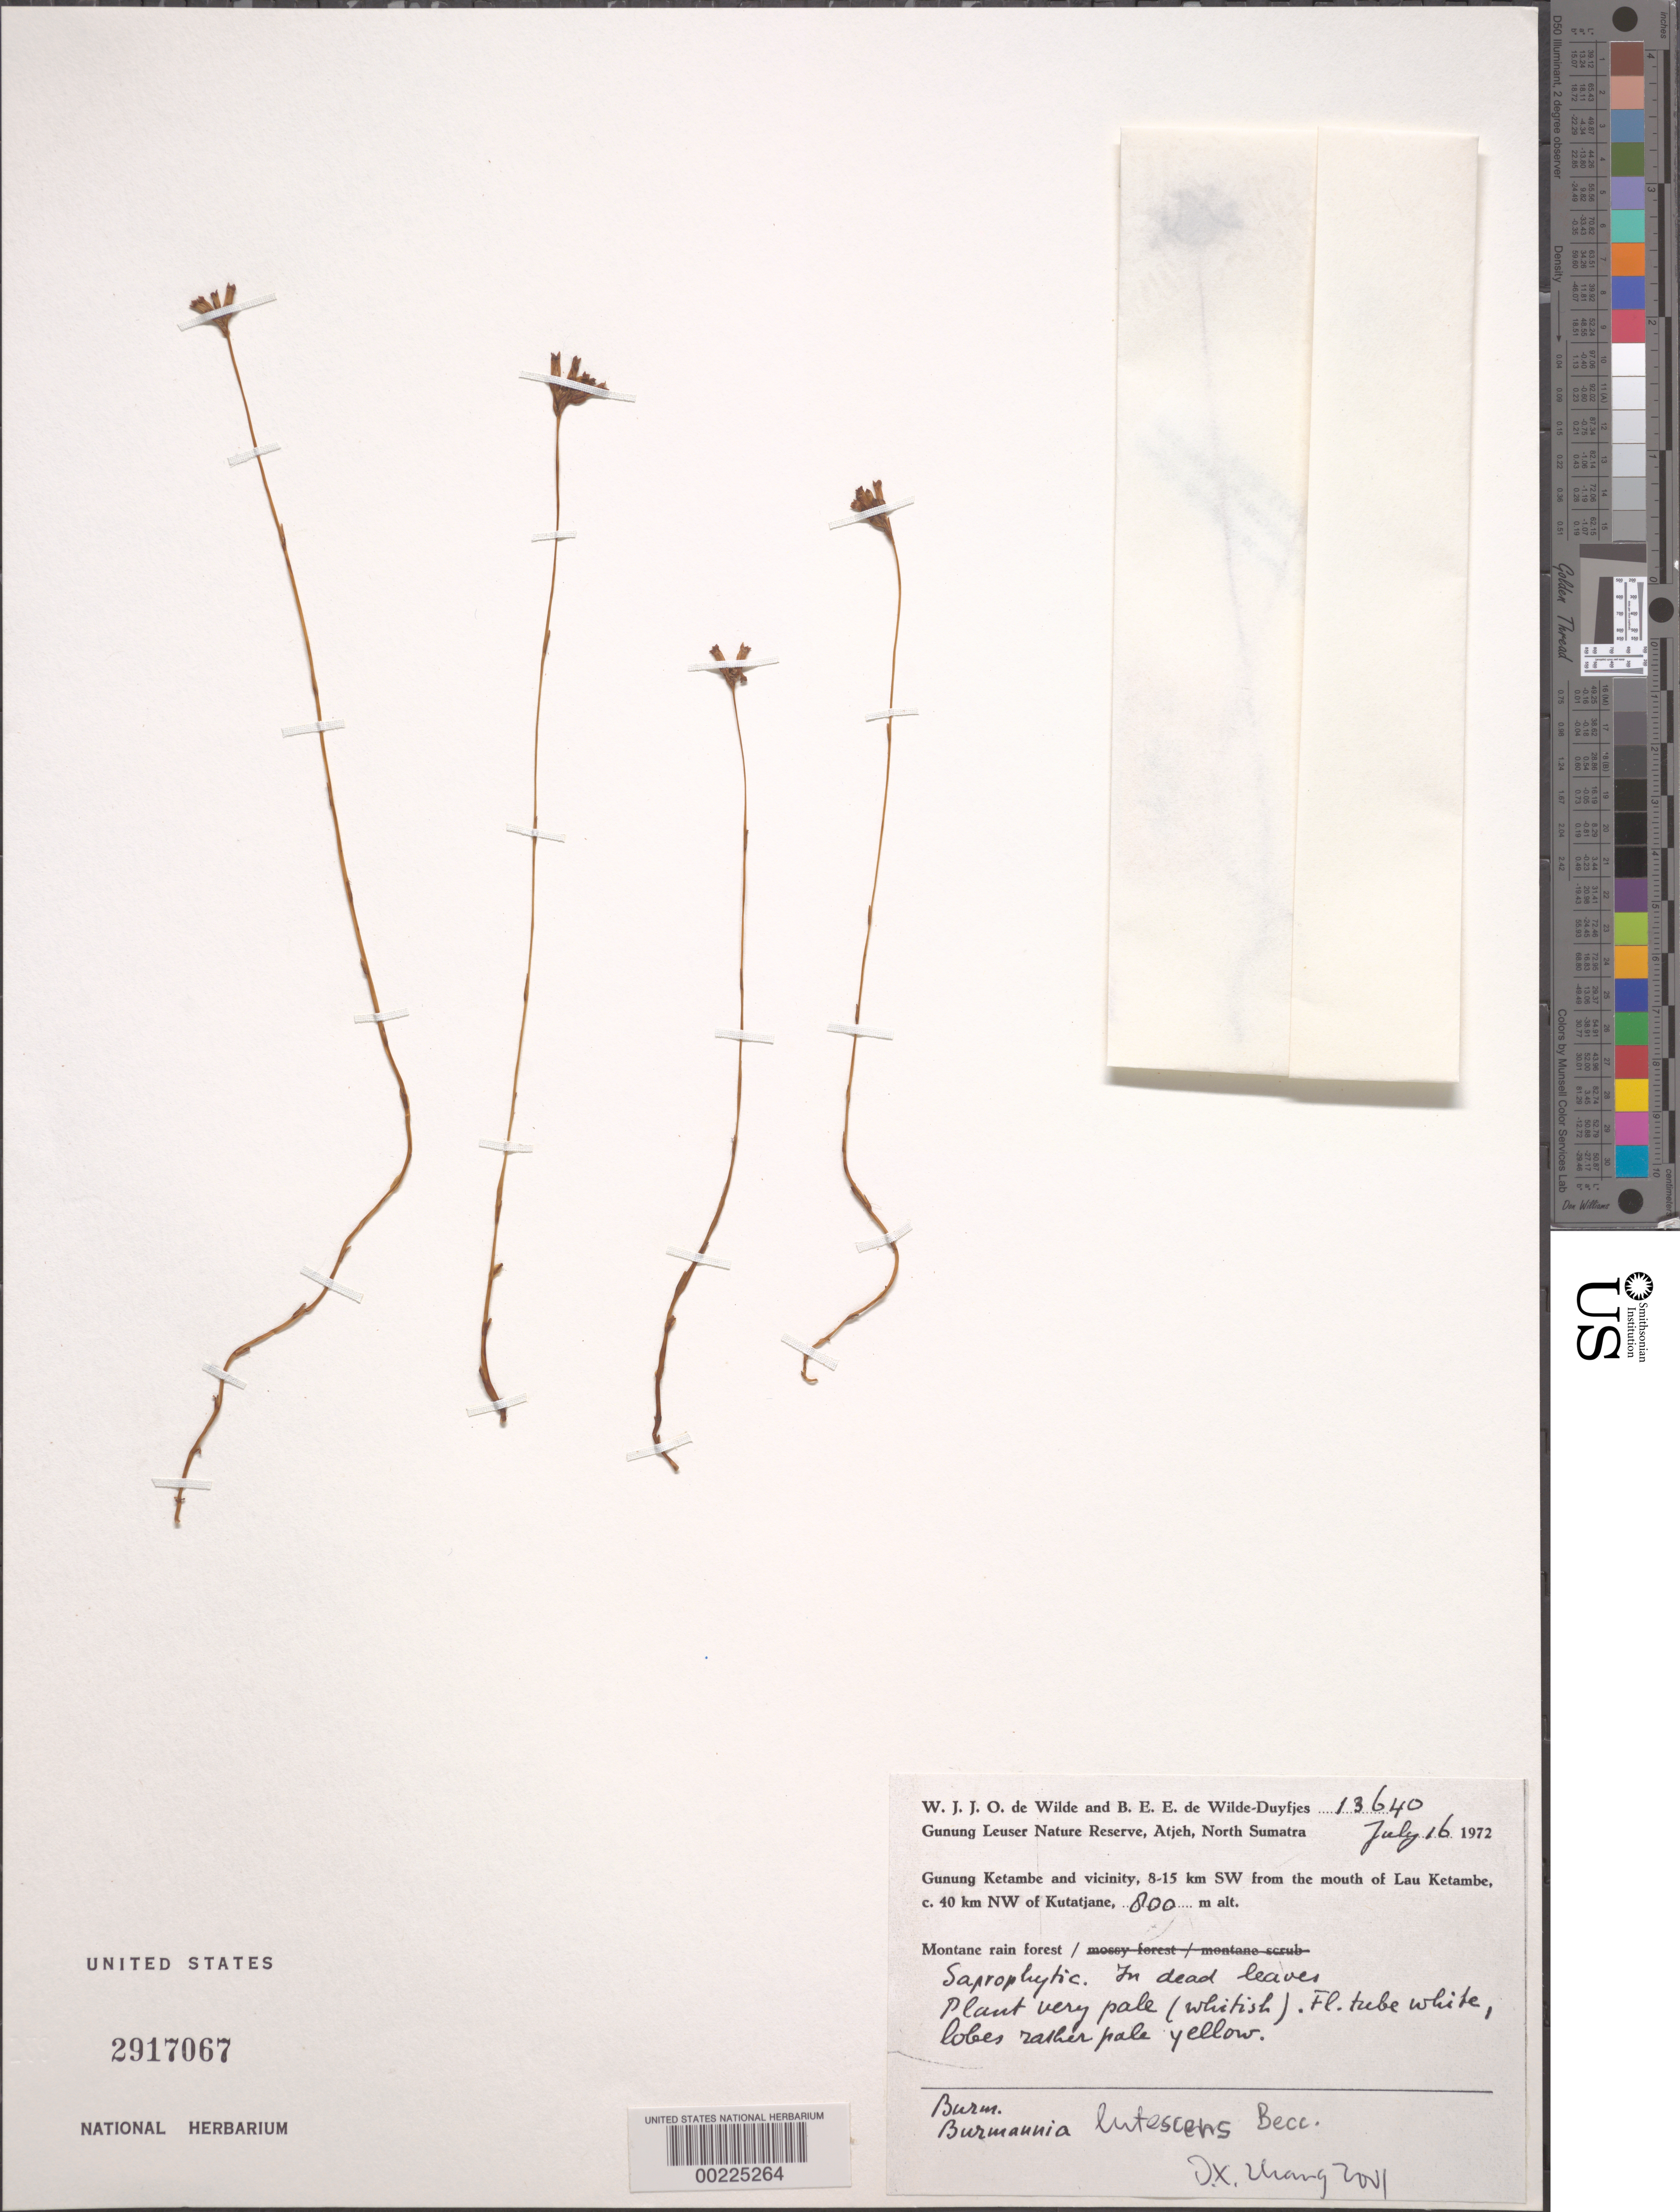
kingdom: Plantae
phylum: Tracheophyta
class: Liliopsida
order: Dioscoreales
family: Burmanniaceae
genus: Burmannia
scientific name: Burmannia lutescens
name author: Becc.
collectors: W. J. de Wilde & B. E. de Wilde-Duyfjes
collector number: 13640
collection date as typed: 16 Jul 1972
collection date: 1972-07-16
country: Indonesia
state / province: Sumatra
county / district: Sumatera Utara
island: Sumatra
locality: Gunung ketambe and vicinity, 8-15 km sw from the mouth of lau ketambe, ca 40 km nw of kutatjane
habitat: Montane rain forest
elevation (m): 200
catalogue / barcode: US 2917067